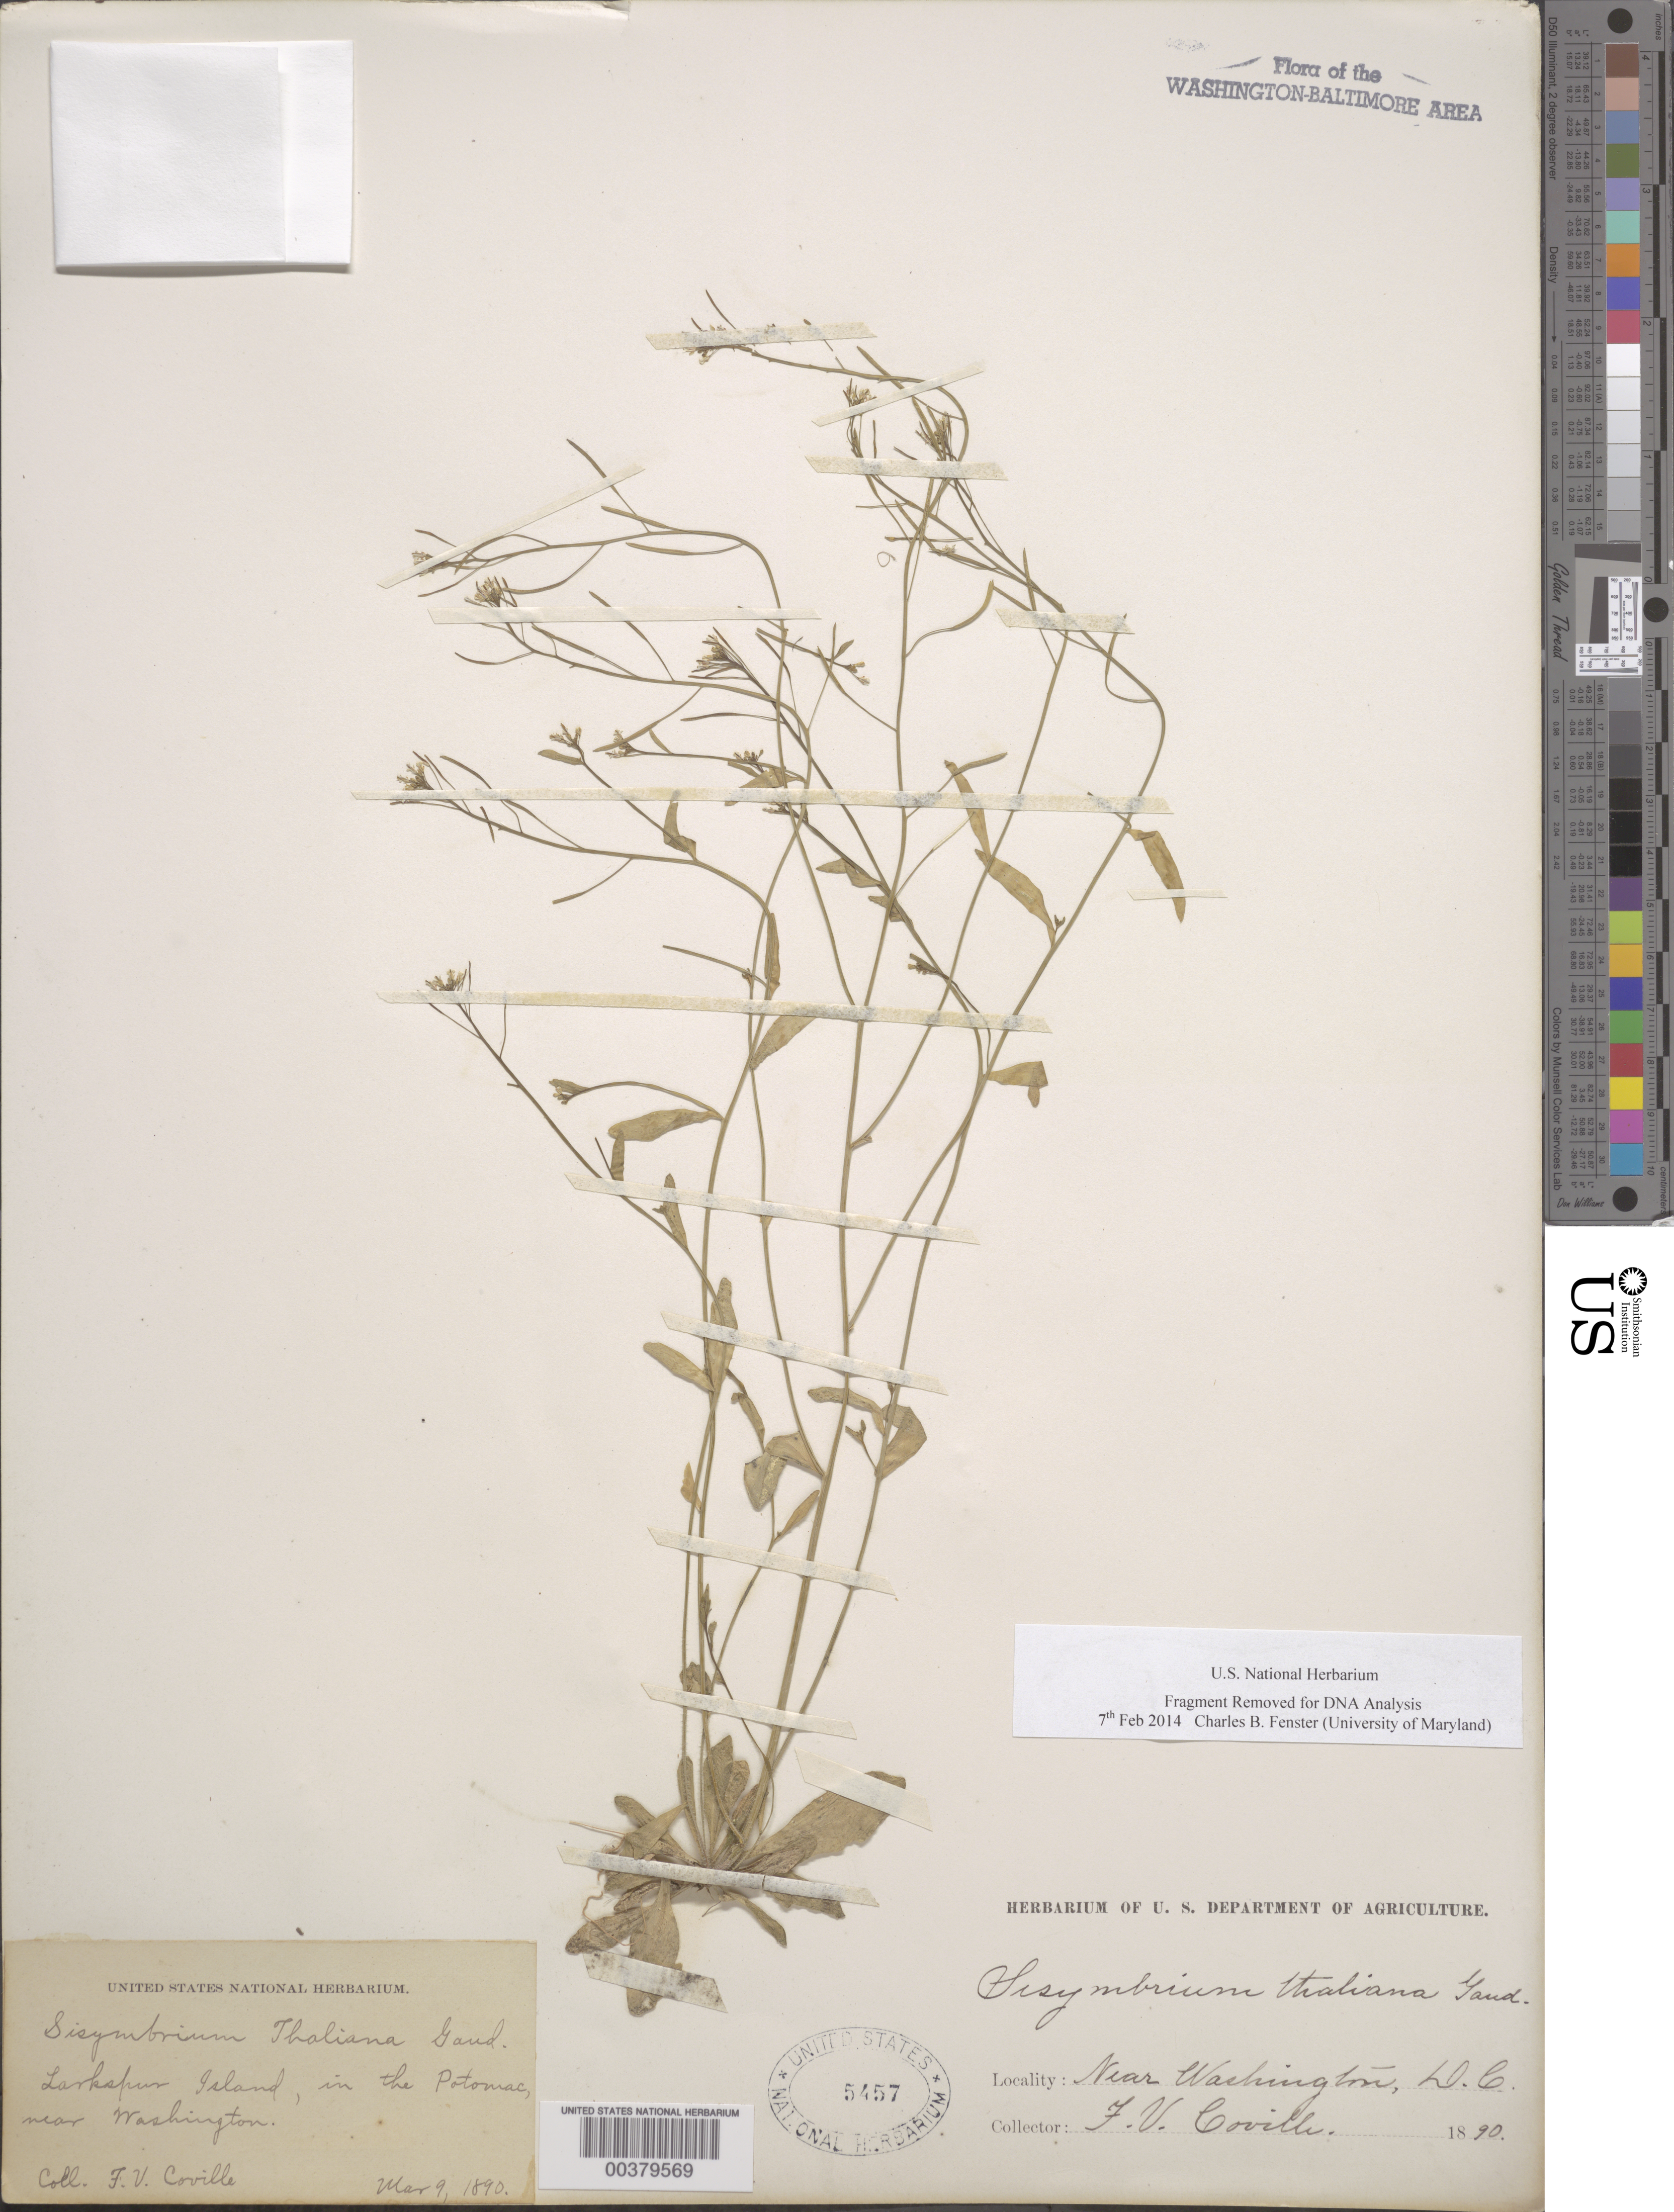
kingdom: Plantae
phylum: Tracheophyta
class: Magnoliopsida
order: Brassicales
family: Brassicaceae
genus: Arabidopsis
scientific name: Arabidopsis thaliana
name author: (L.) Heynh.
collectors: F. V. Coville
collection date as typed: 09 Mar 1890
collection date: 1890-03-09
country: United States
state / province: Maryland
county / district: Montgomery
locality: Larkspur Island C. & O. Canal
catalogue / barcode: US 5457